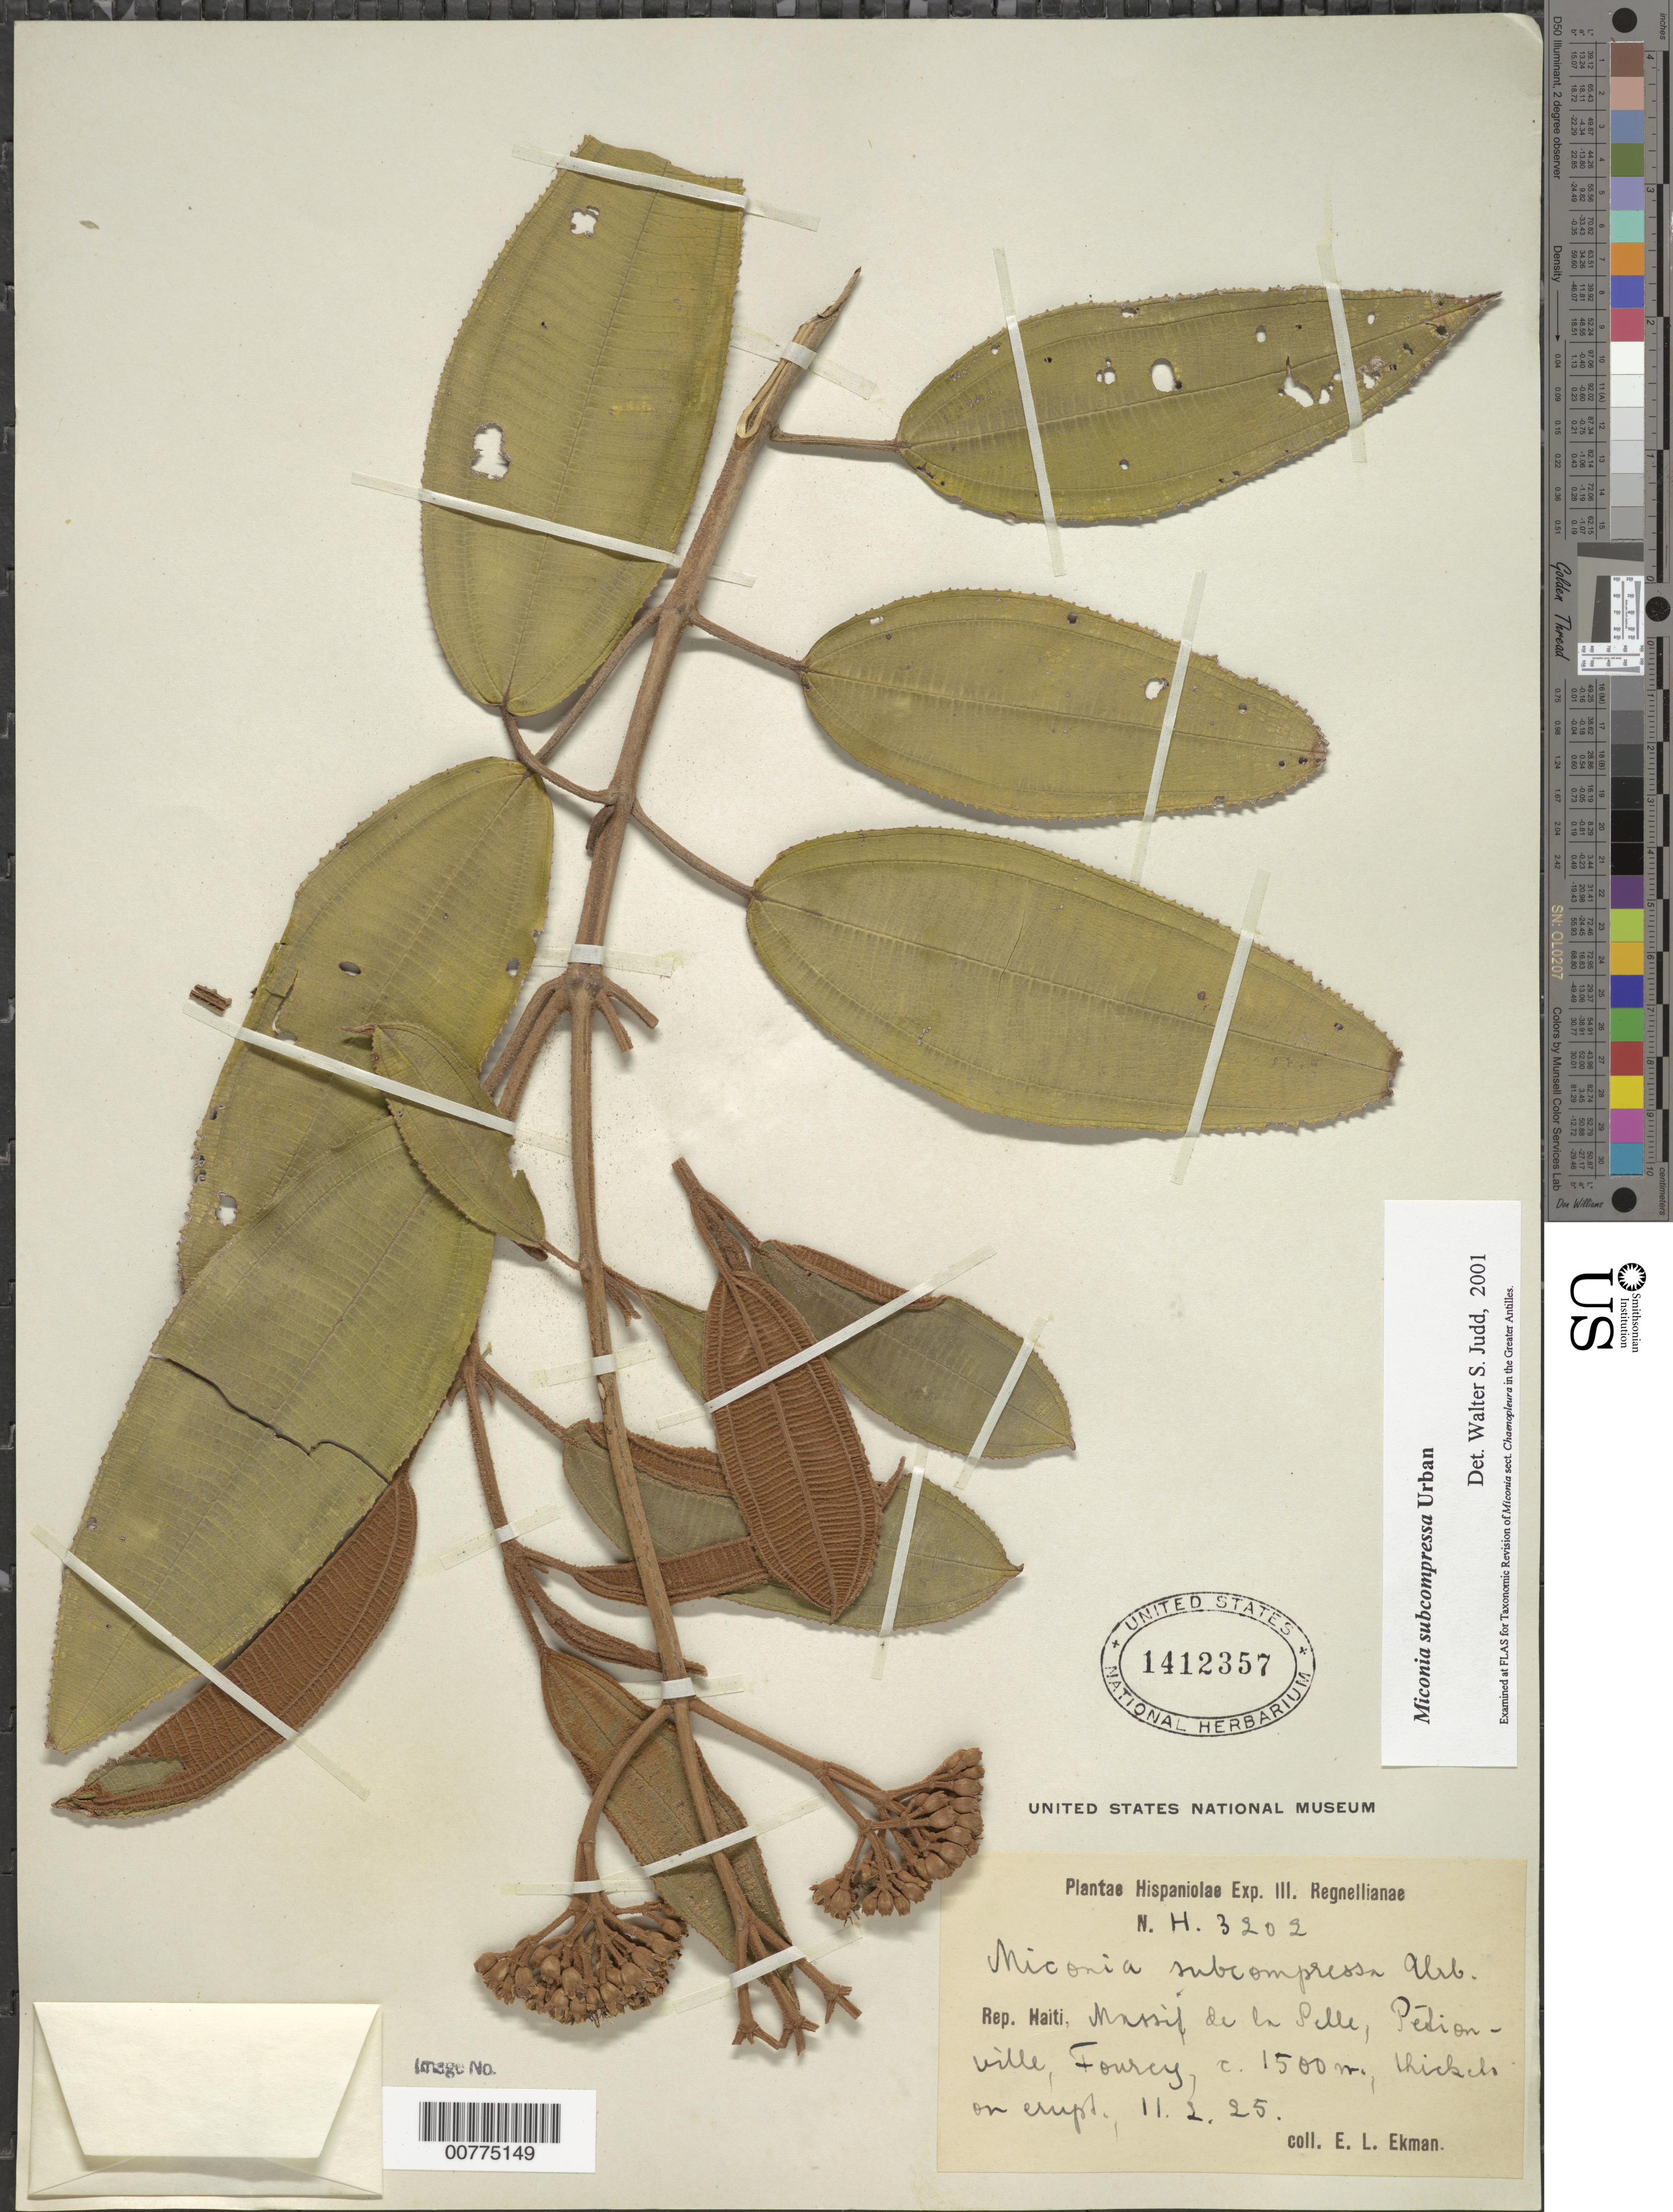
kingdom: Plantae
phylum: Tracheophyta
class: Magnoliopsida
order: Myrtales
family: Melastomataceae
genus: Miconia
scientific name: Miconia subcompressa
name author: Urb.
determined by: Judd, Walter S.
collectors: E. L. Ekman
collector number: H 3202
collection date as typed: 11 Feb 1925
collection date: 1925-02-11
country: Haiti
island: Hispaniola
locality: Massif de la Selle, Pétionville, Fourcy.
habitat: Thicket on crupt.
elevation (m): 1500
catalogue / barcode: US 1412357